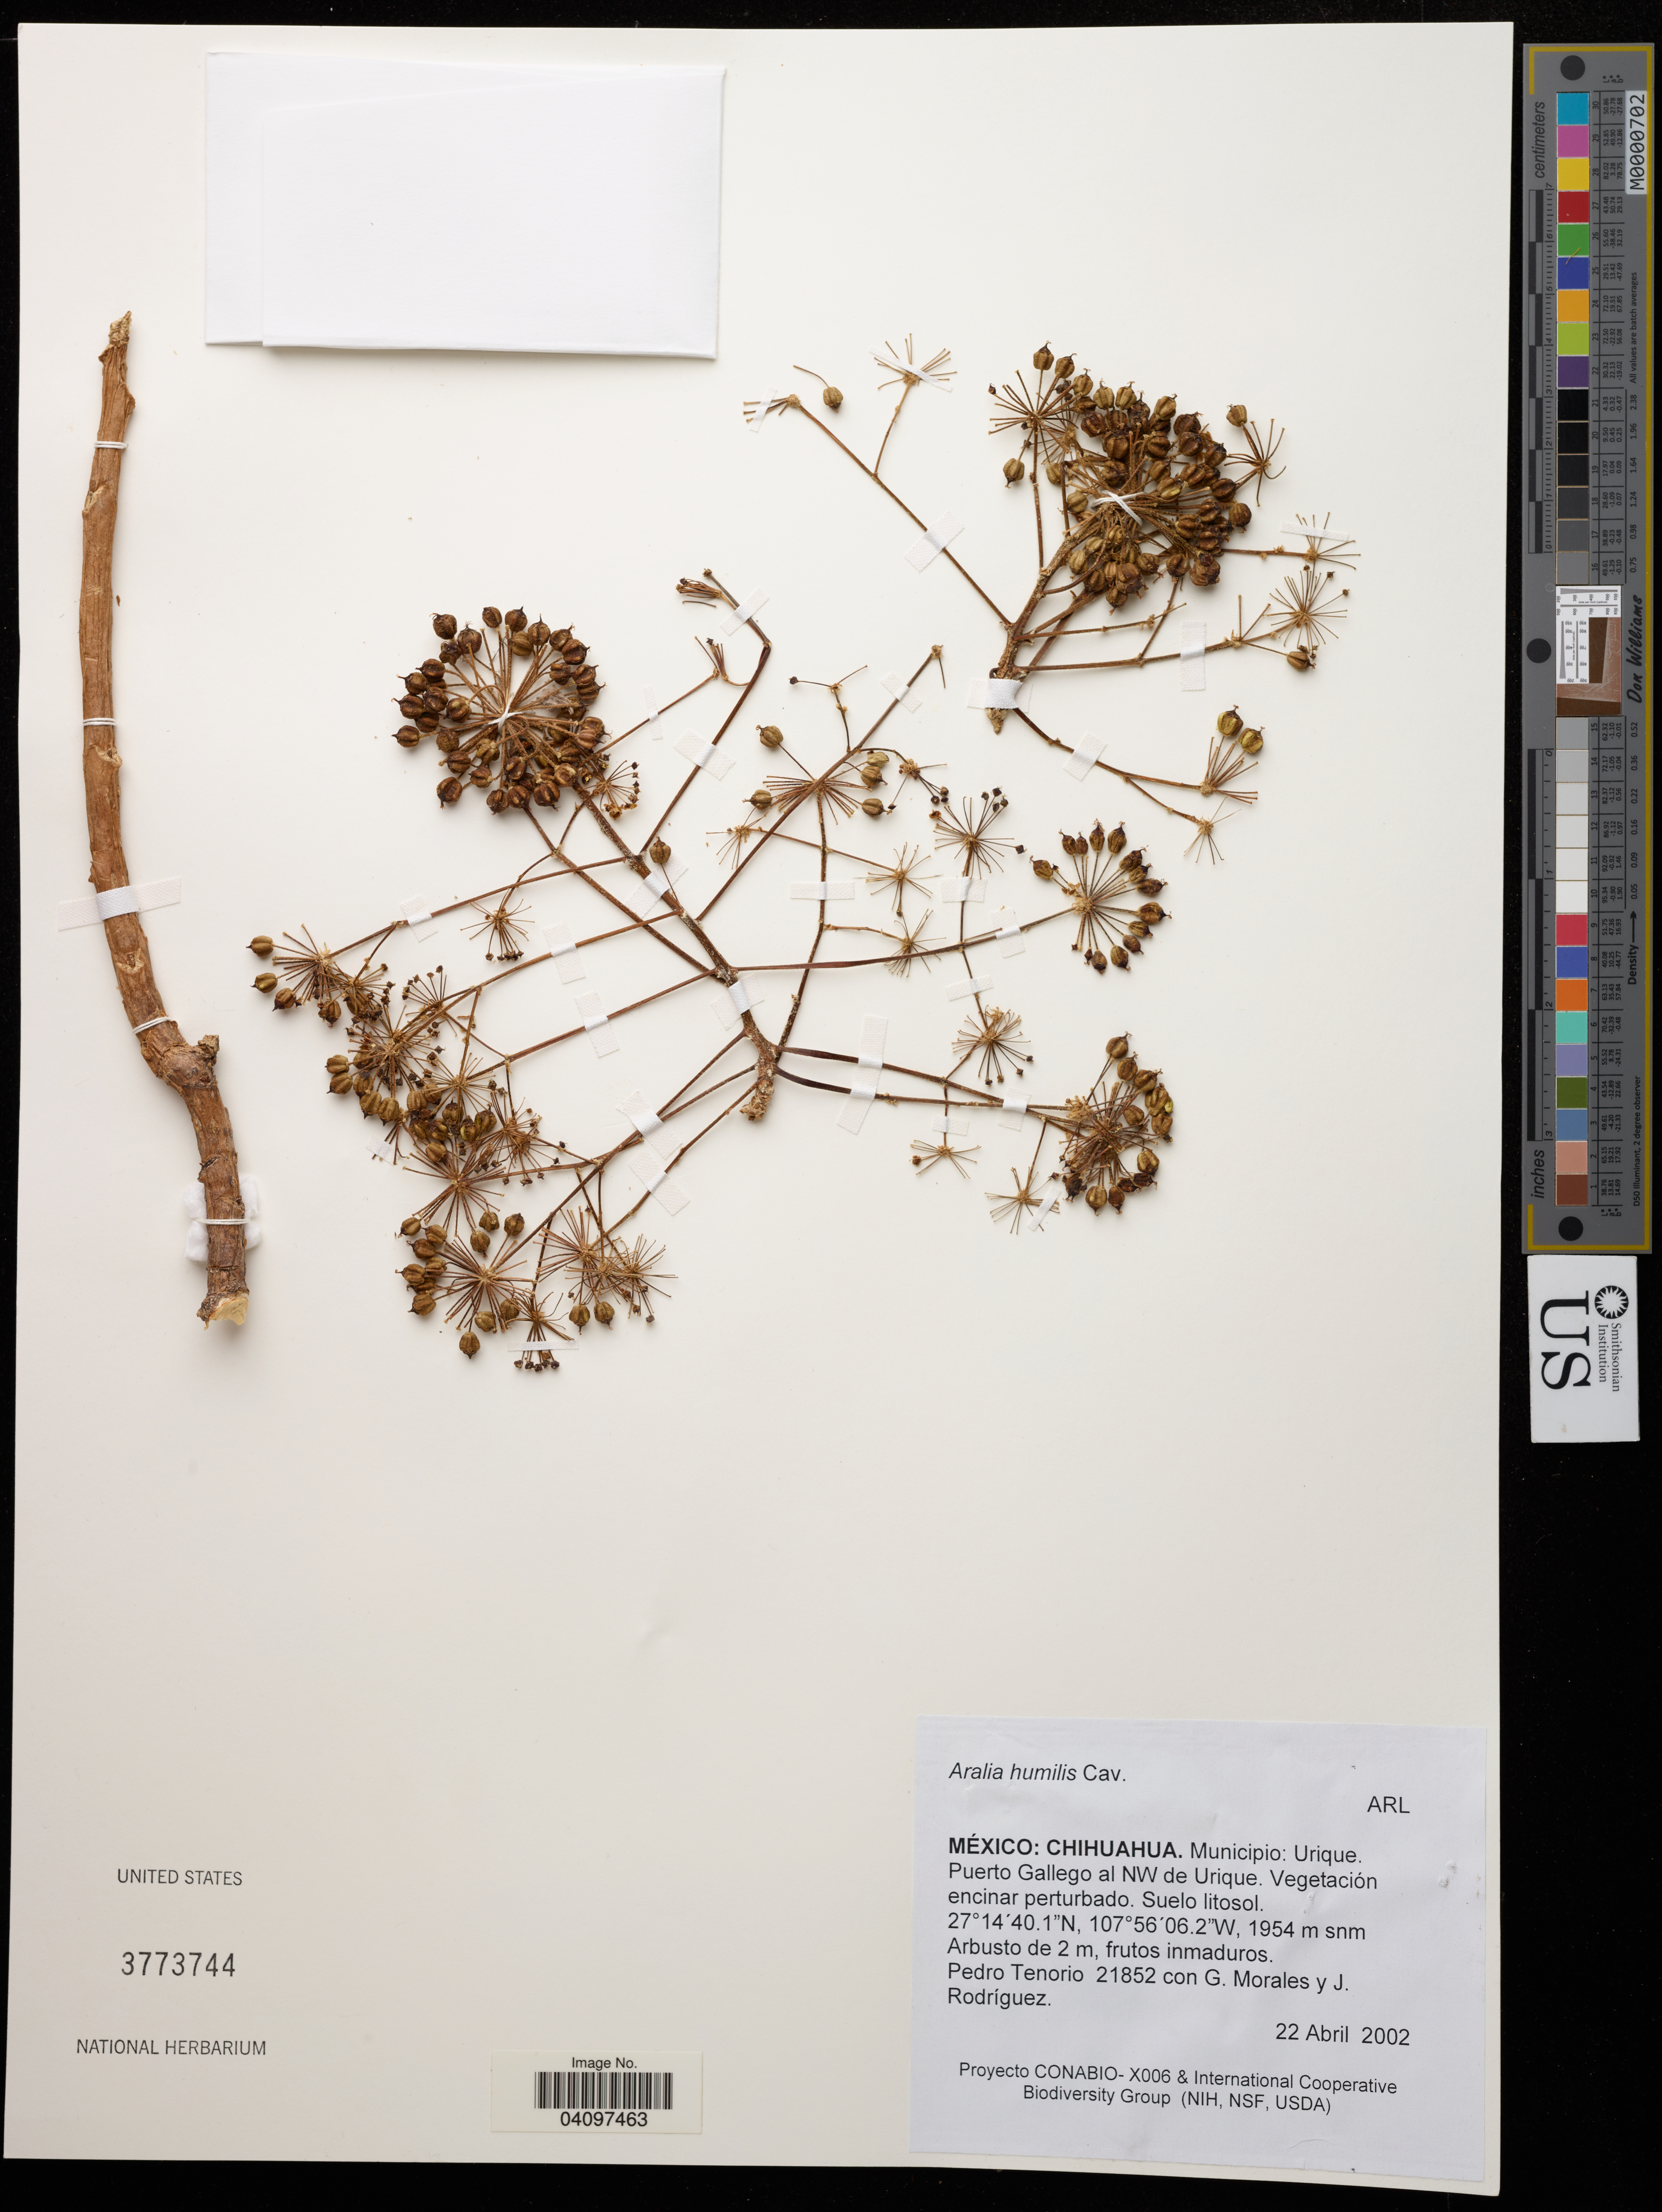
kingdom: Plantae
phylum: Tracheophyta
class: Magnoliopsida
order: Apiales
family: Araliaceae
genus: Aralia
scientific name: Aralia humilis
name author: Cav.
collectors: P. Tenorio Lezama, G. Morales & J. Rodríguez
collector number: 21852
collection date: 2002-04-22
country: Mexico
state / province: Chihuahua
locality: Municipio: Urique. Puerto Gallego al NW de Urique.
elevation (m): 1954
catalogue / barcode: US 3773744